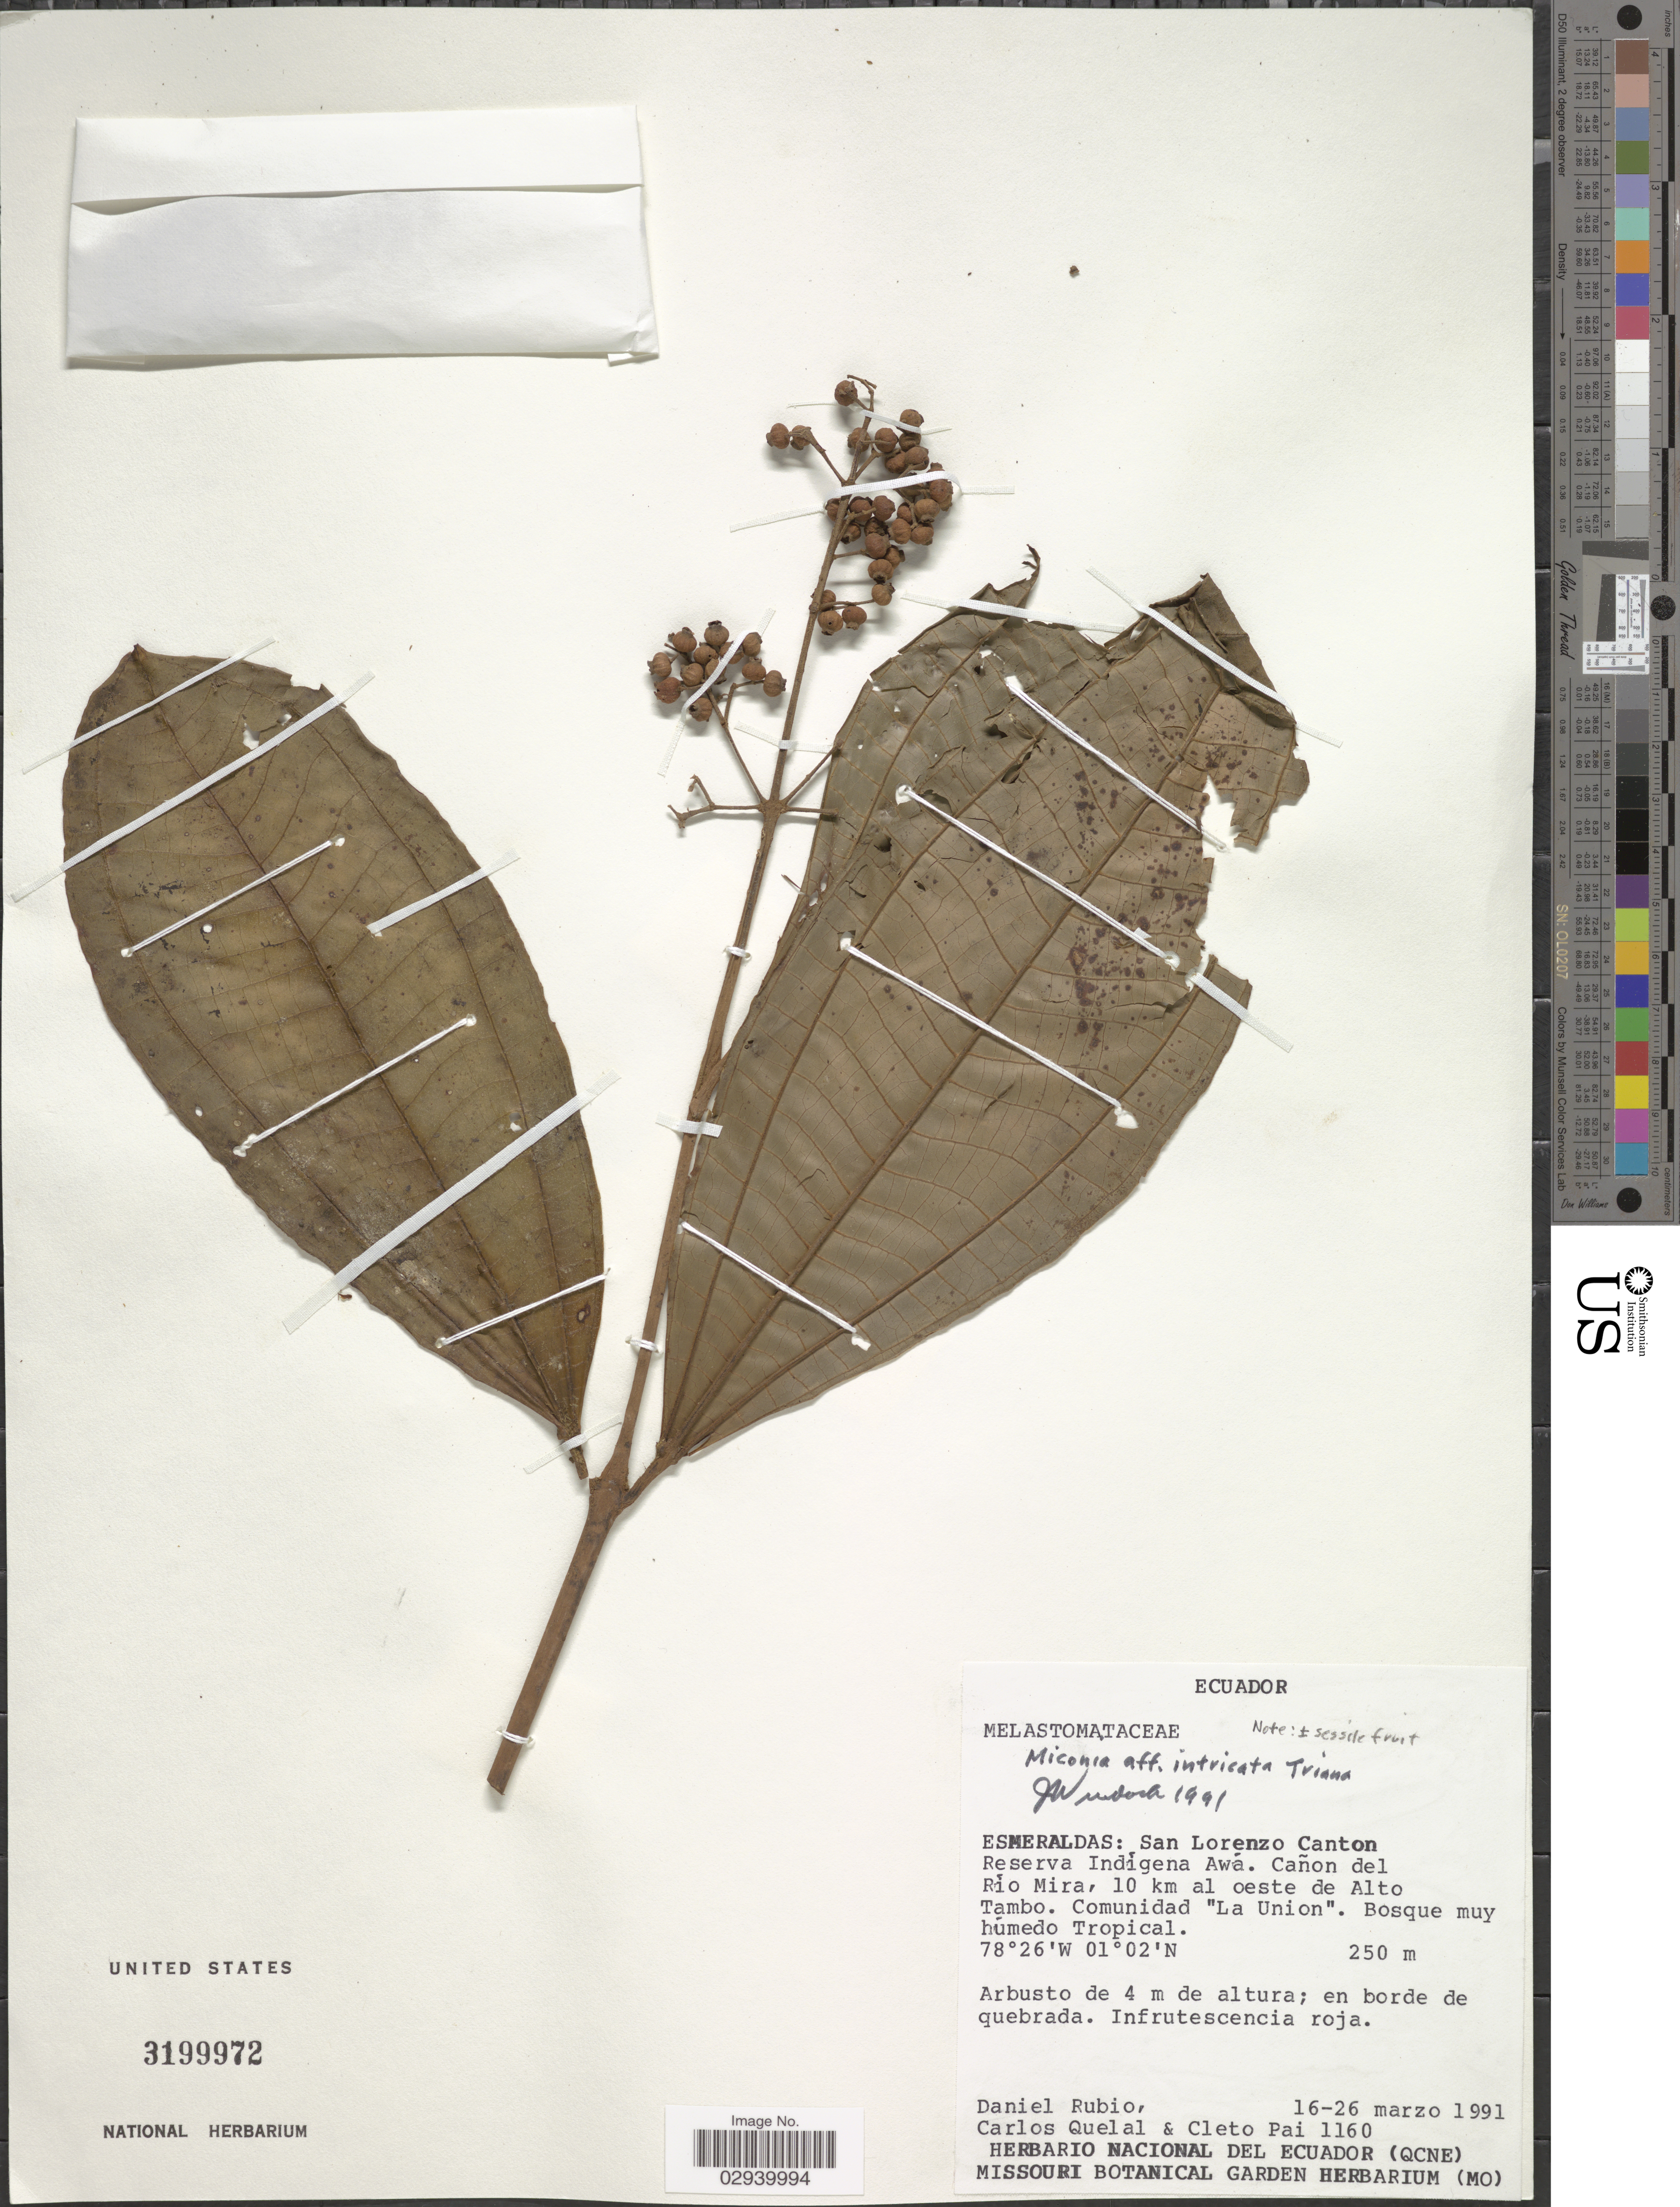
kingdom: Plantae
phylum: Tracheophyta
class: Magnoliopsida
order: Myrtales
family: Melastomataceae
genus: Miconia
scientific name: Miconia intricata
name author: Triana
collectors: D. Rubio, C. Quelal & C. Pai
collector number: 1160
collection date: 1991-03-16/1991-03-26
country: Ecuador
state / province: Esmeraldas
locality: San Lorenzo Canton. Reserva Indigena Awá. Cañon del Rio Mira, 10 km al oeste de Alto Tambo. Comunidad "La Union". Bosque muy húmedo Tropical.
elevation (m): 250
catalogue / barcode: US 3199972